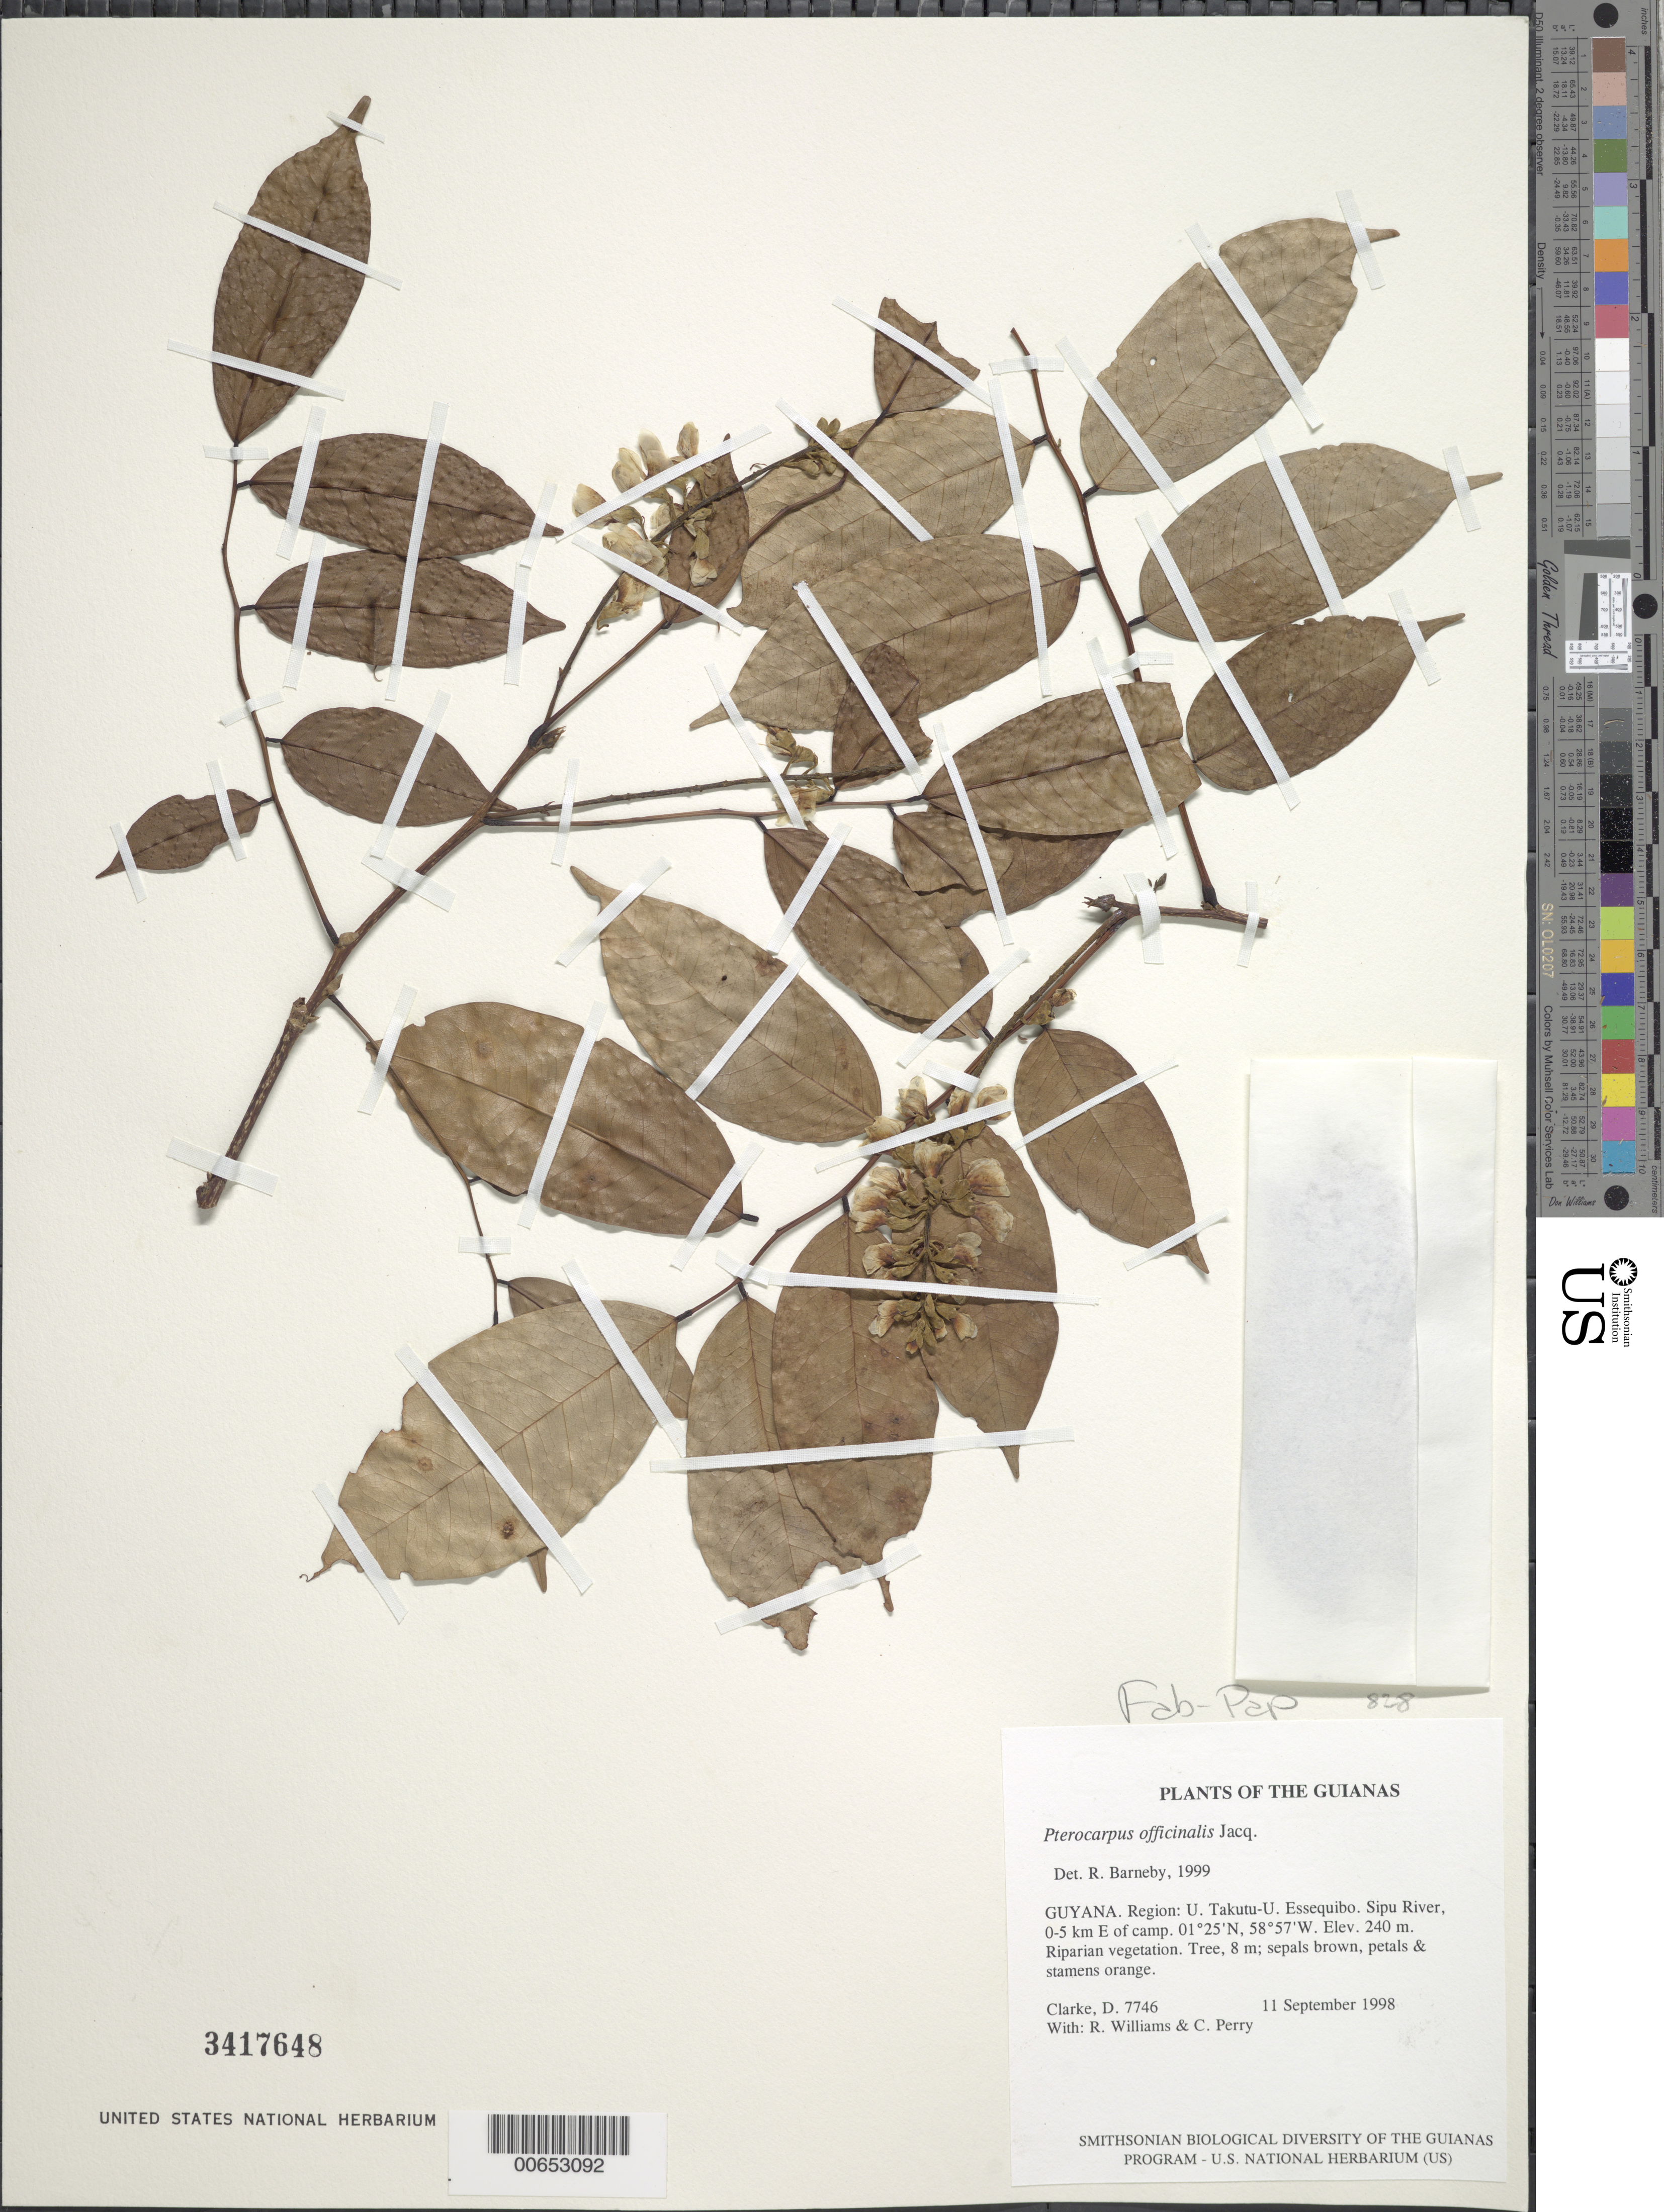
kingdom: Plantae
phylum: Tracheophyta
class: Magnoliopsida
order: Fabales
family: Fabaceae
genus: Pterocarpus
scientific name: Pterocarpus officinalis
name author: Jacq.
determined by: Barneby, Rupert C., (NY)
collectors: H. D. Clarke, R. Williams & C. Perry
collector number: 7746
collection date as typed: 11 September 1998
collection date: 1998-09-11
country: Guyana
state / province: U. Takutu-U. Essequibo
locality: Sipu River, 0-5 km E of camp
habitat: Riparian vegetation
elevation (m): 240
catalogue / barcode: US 3417648